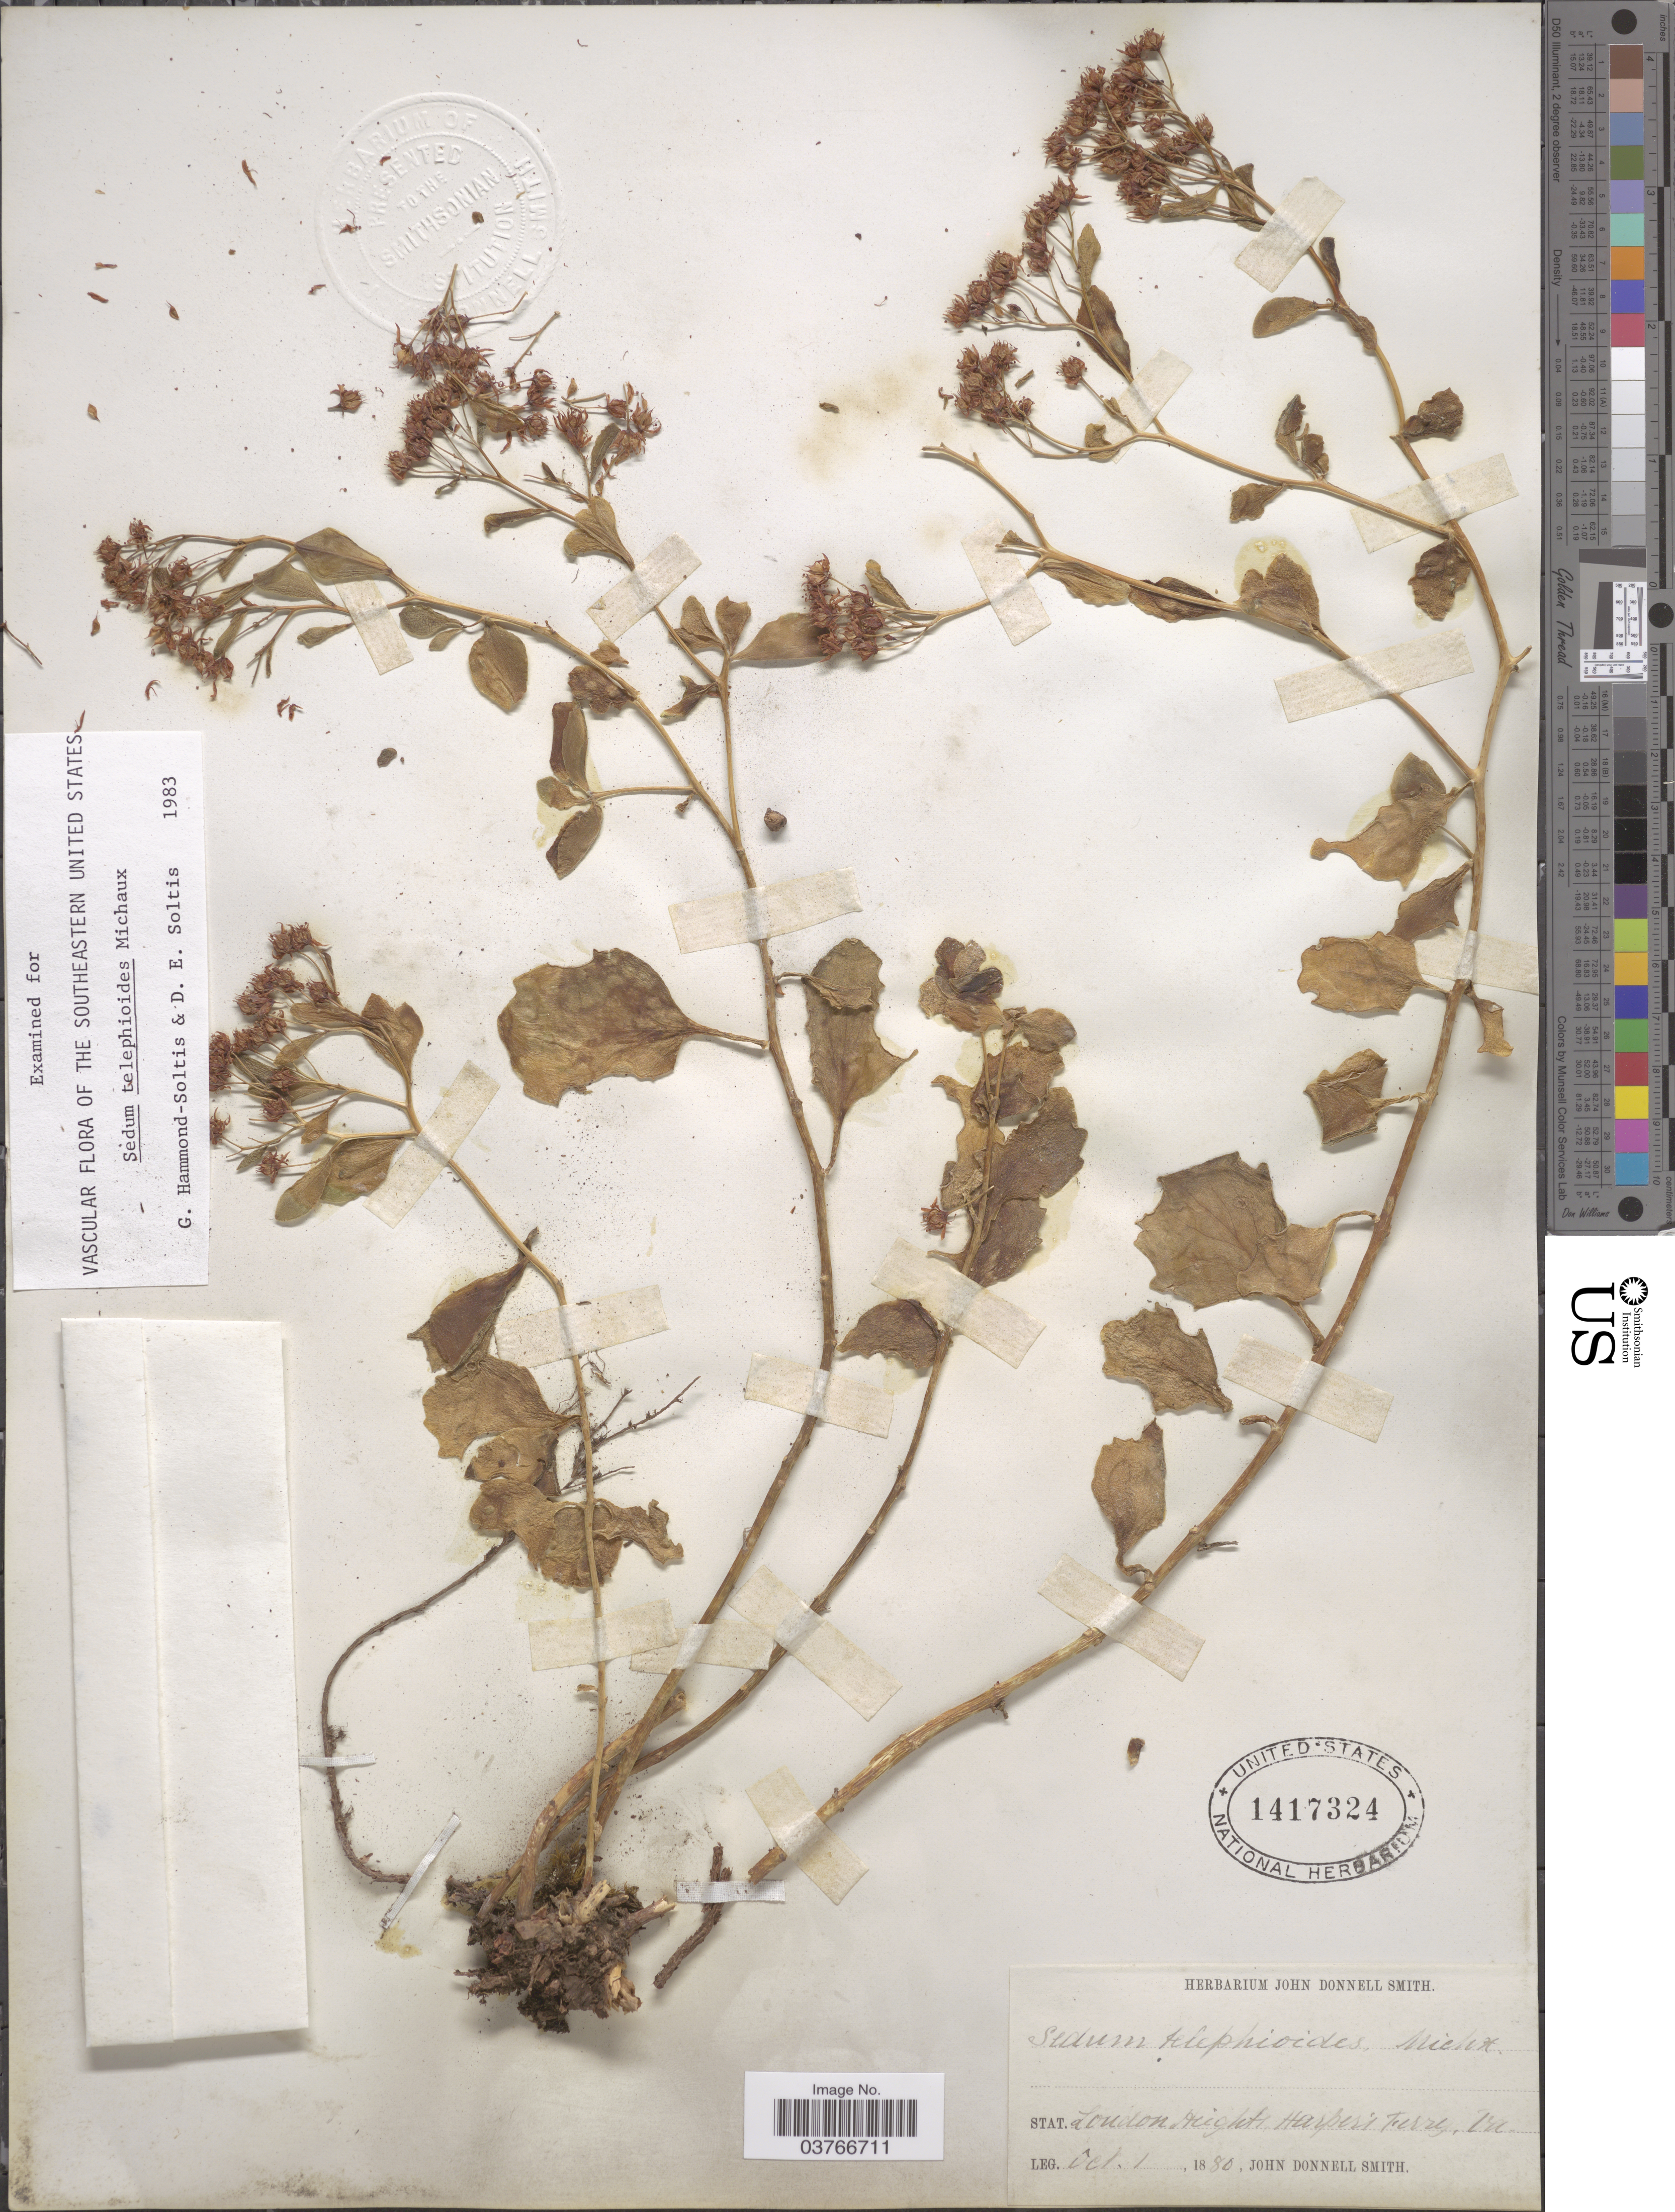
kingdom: Plantae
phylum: Tracheophyta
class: Magnoliopsida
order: Saxifragales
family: Crassulaceae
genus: Hylotelephium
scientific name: Hylotelephium telephioides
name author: (Michx.) H. Ohba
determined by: Strong, Mark T., (BOT), Smithsonian Institution - National Museum of Natural History (UNITED STATES)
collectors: J. Donnell Smith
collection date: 1880-10-01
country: United States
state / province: Virginia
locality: Stat. London Heights, Harper's Ferry.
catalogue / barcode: US 1417324